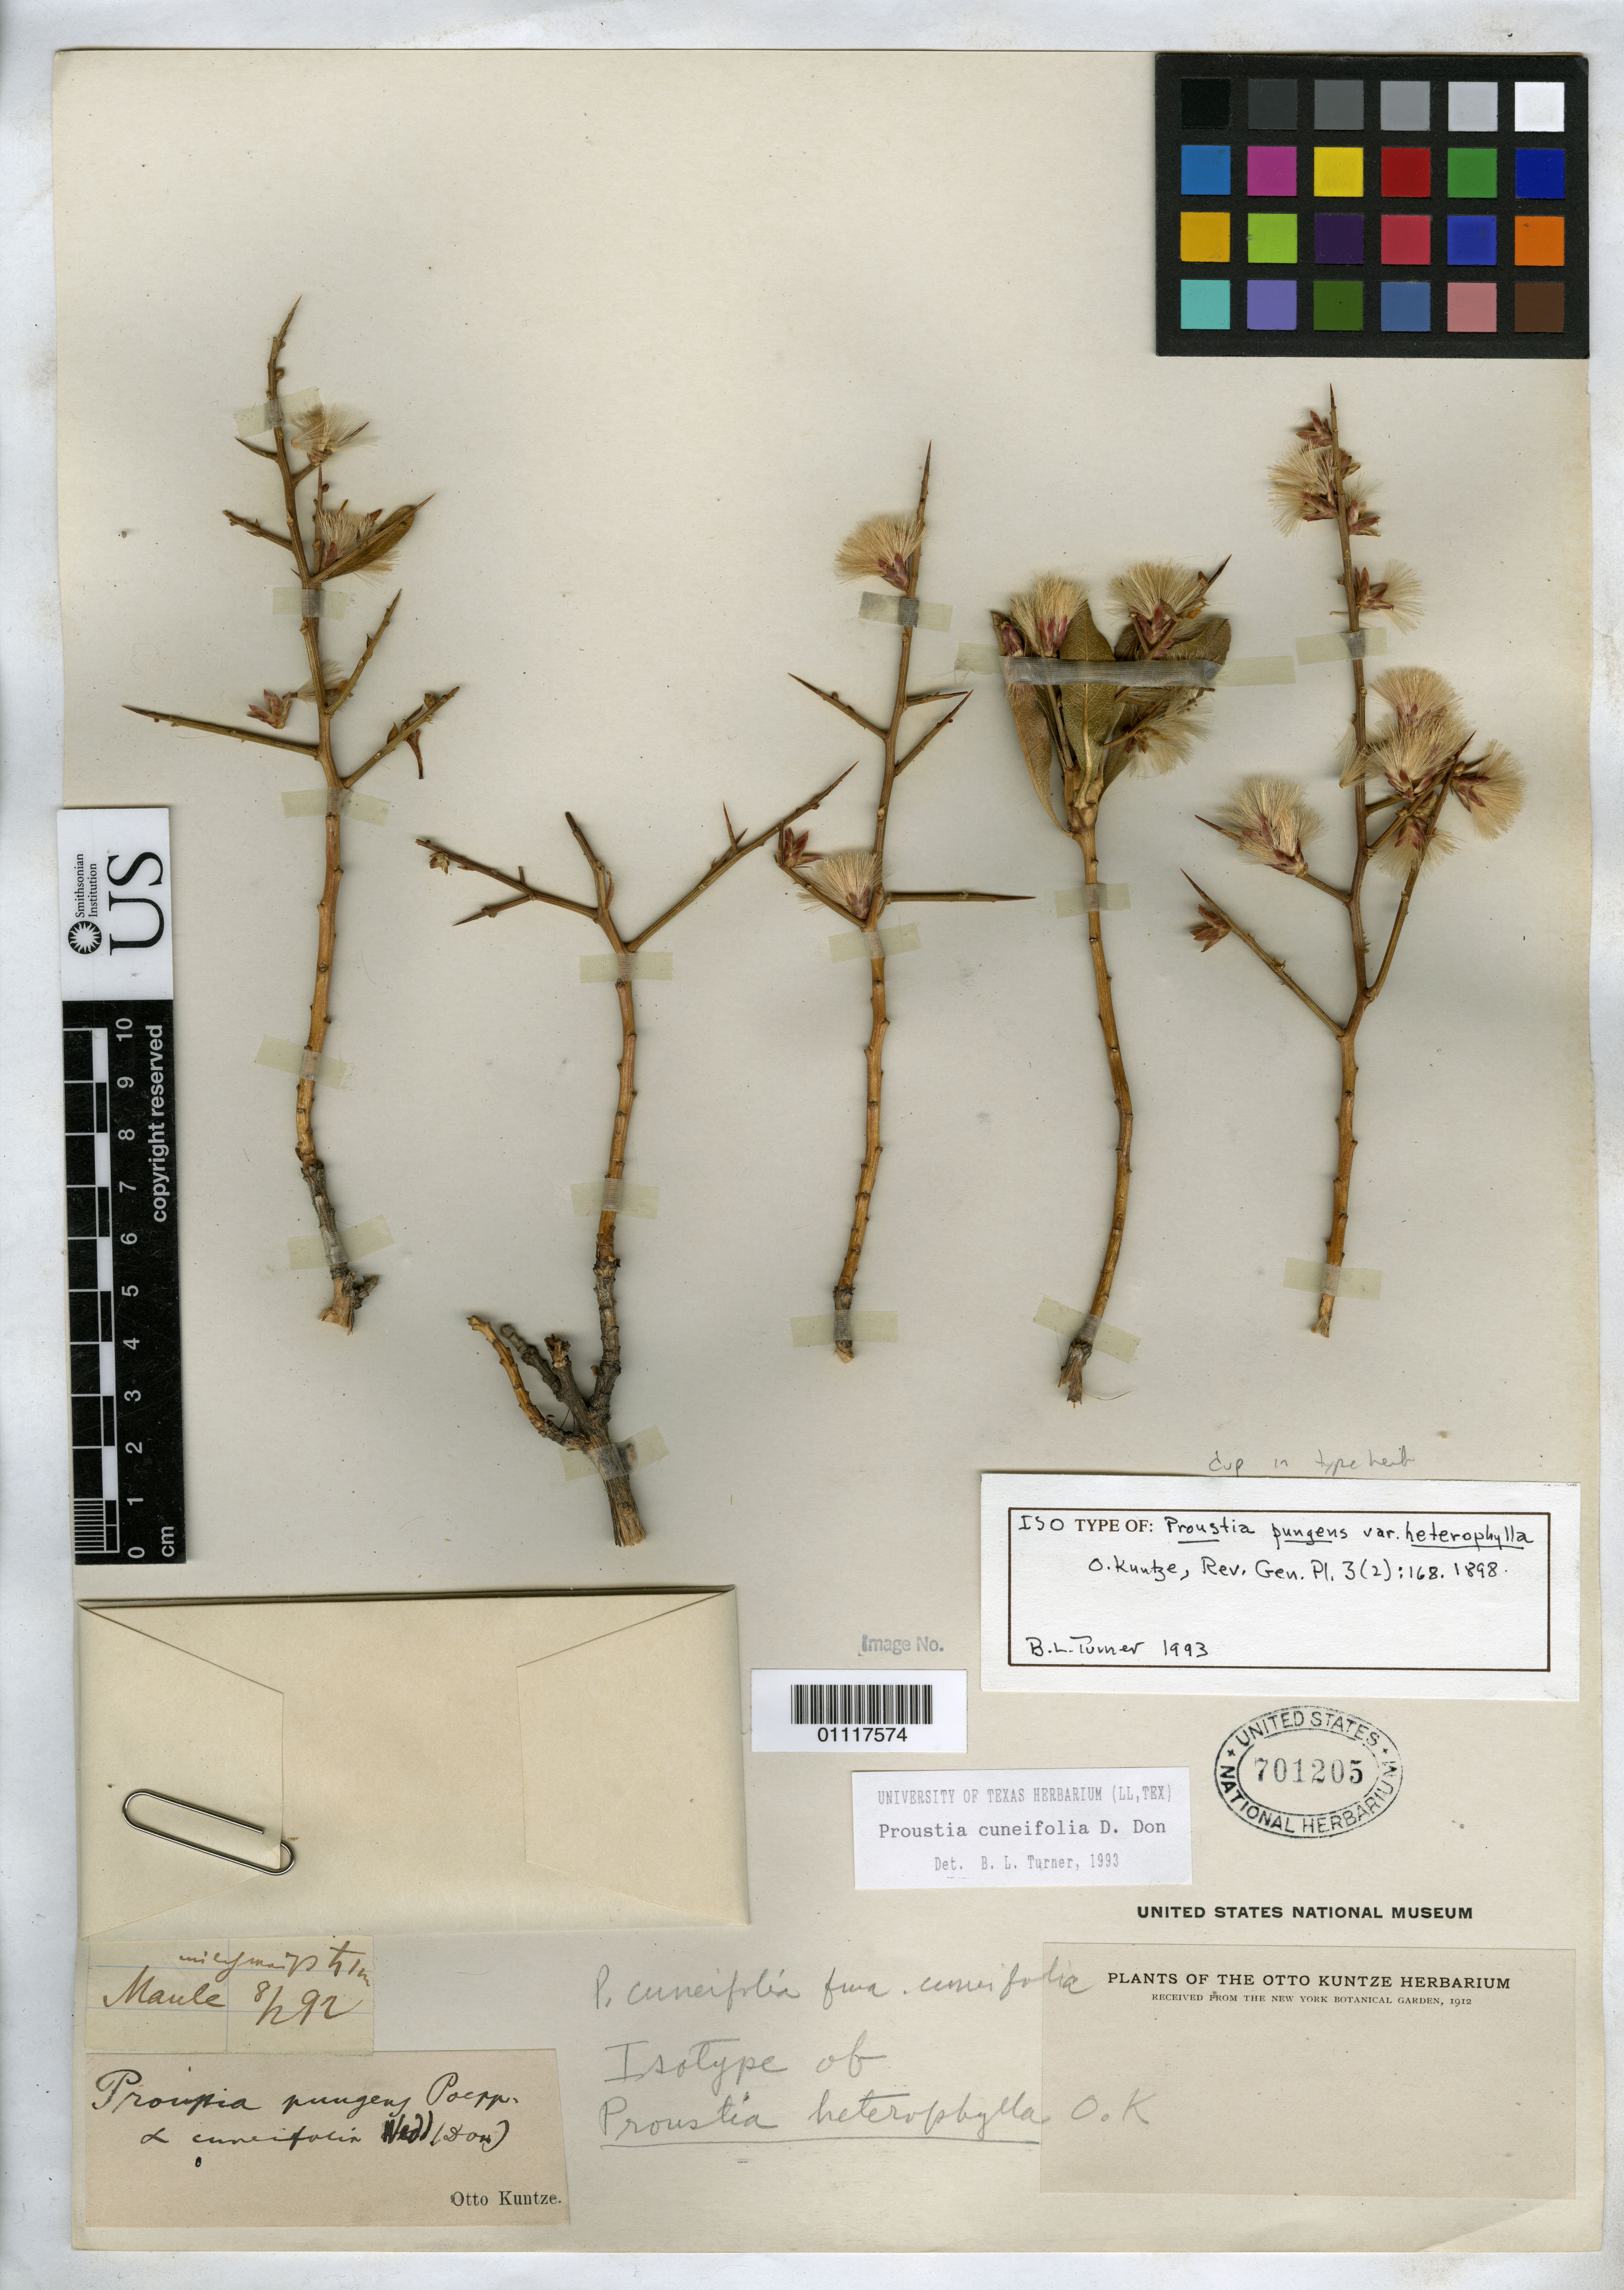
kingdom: Plantae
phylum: Tracheophyta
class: Magnoliopsida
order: Asterales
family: Asteraceae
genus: Proustia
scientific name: Proustia pungens var. heterophylla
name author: Kuntze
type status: Type Collection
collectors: C.E.O. Kuntze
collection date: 1892-02-08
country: Chile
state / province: Maule (VII)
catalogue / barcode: US 701205